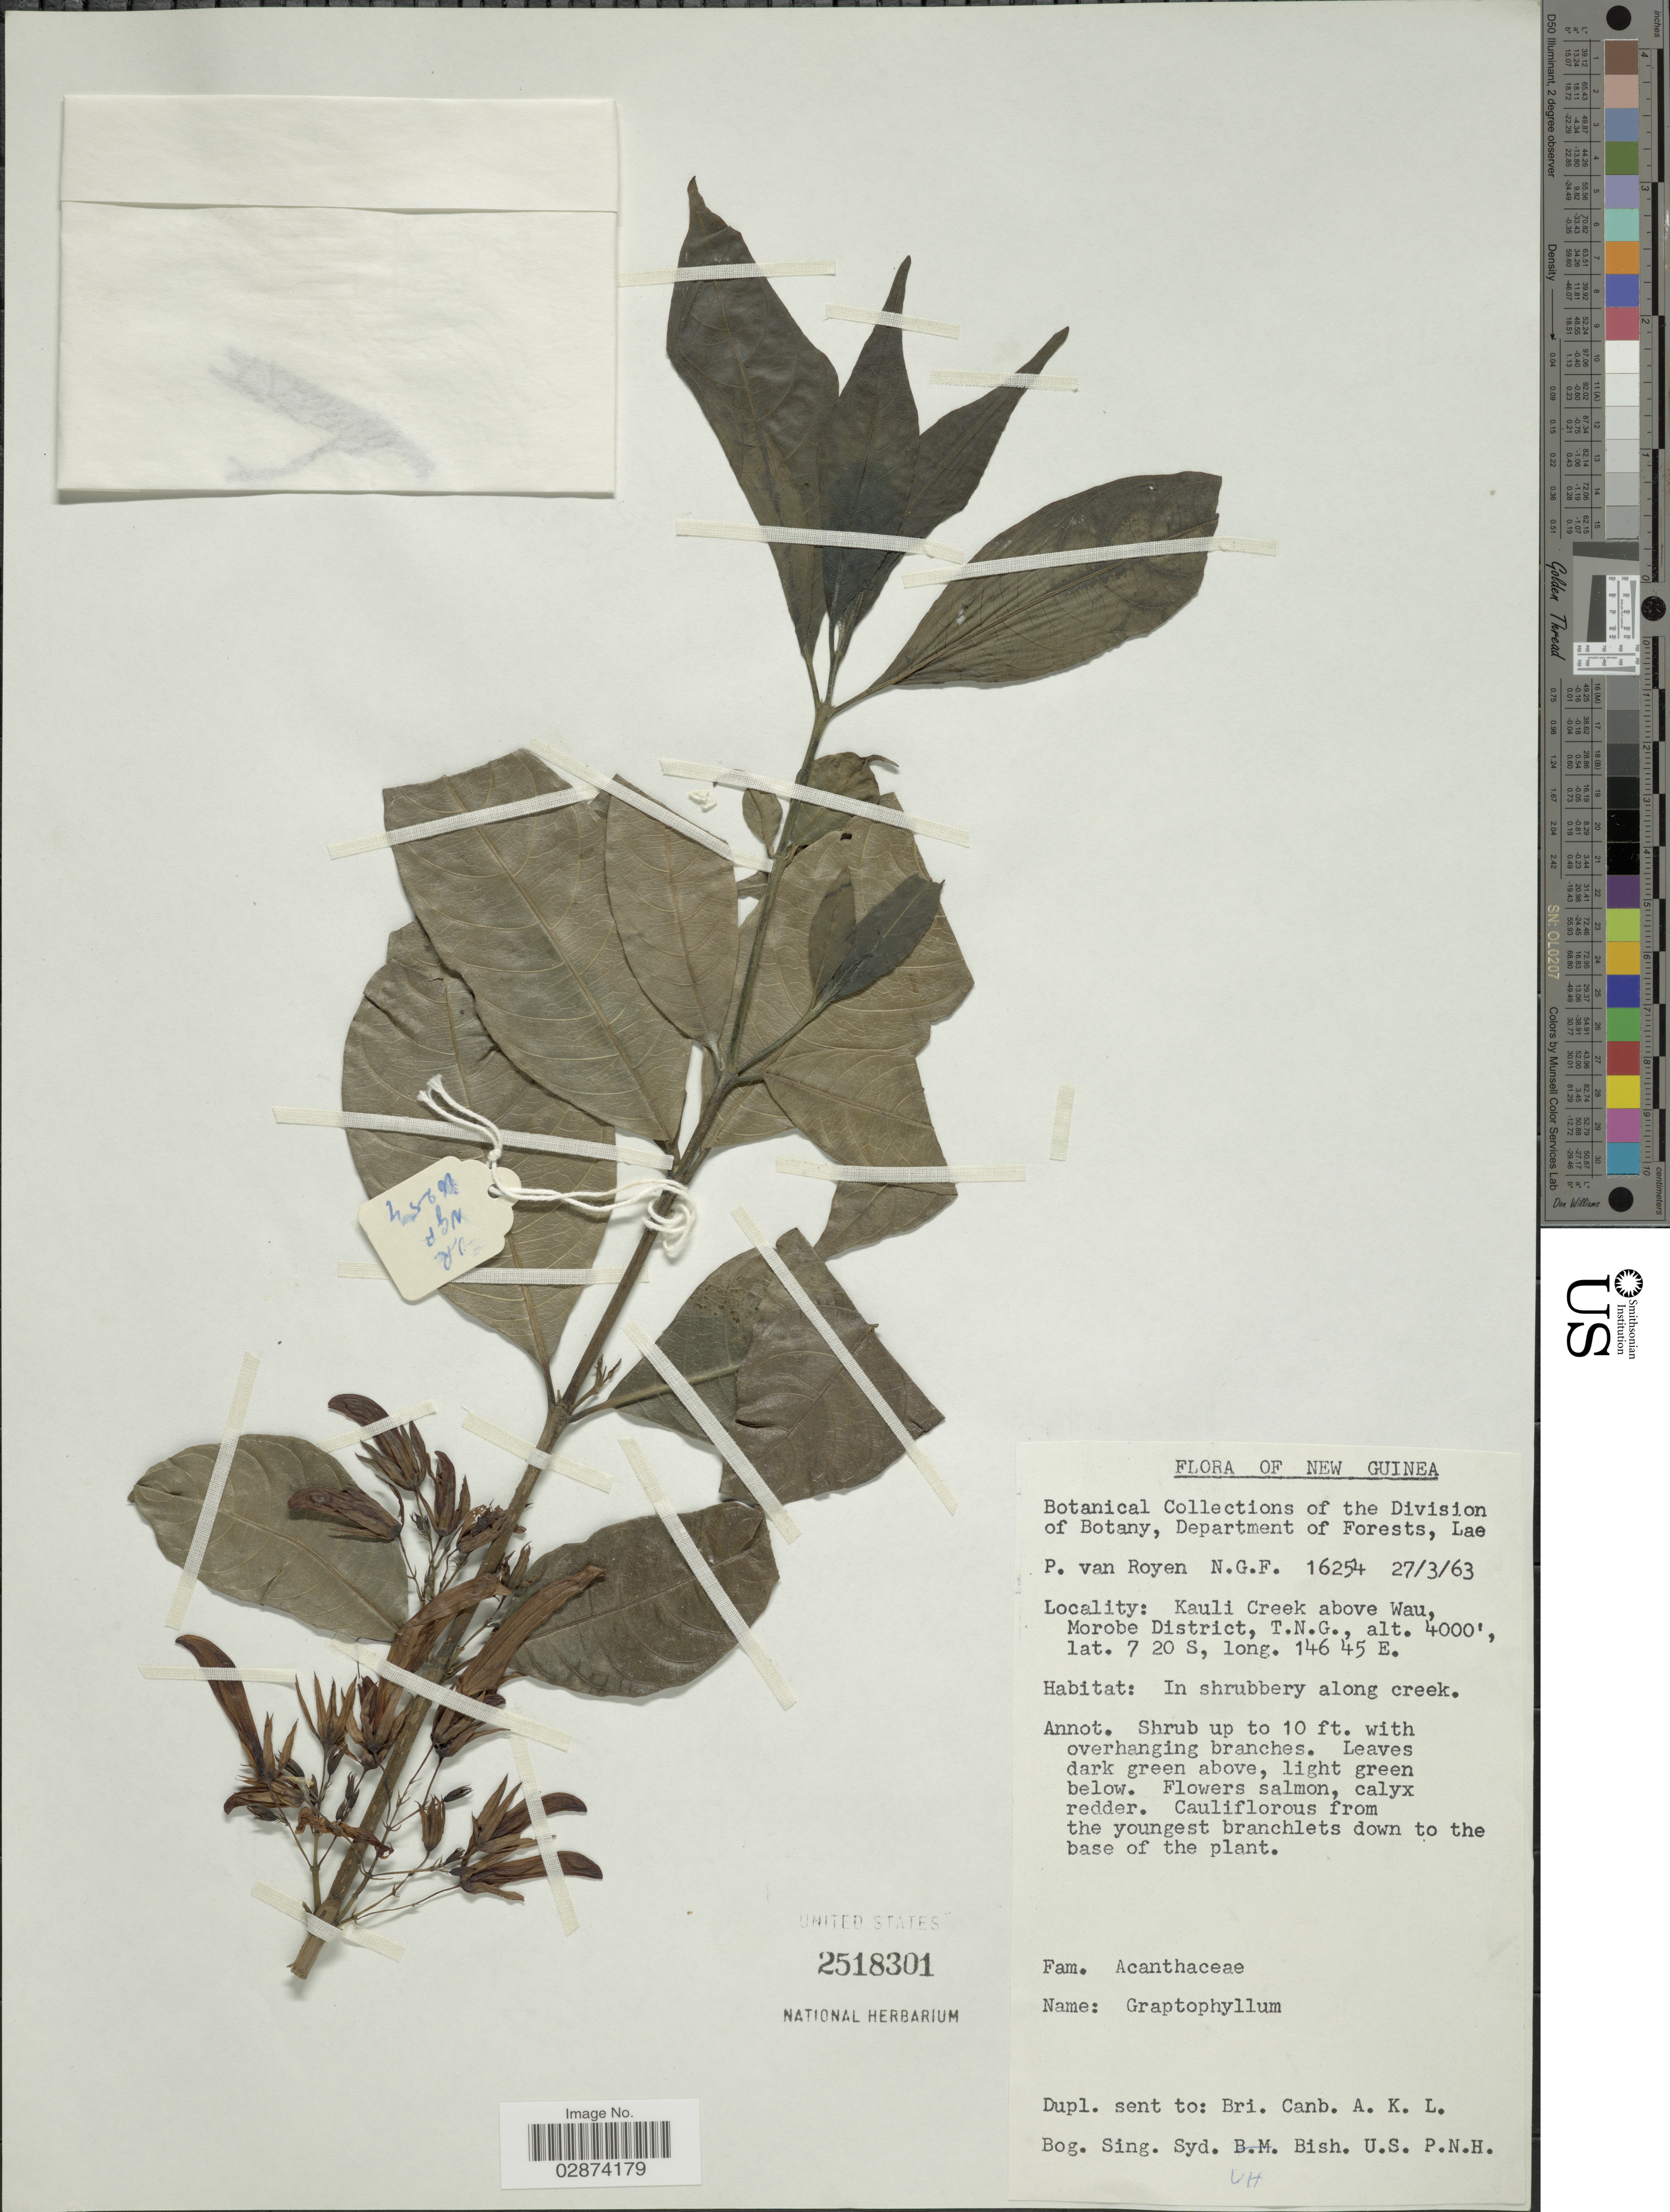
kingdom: Plantae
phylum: Tracheophyta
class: Magnoliopsida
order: Lamiales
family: Acanthaceae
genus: Calycacanthus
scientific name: Calycacanthus sp.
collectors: P. van Royen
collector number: N.G.F. 16254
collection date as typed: Transcribed d/m/y: 27/3/63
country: Papua New Guinea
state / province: Morobe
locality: New Guinea. Kauli Creek above Wau, Morobe District, T.N.G.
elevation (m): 1219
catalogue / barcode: US 2518301